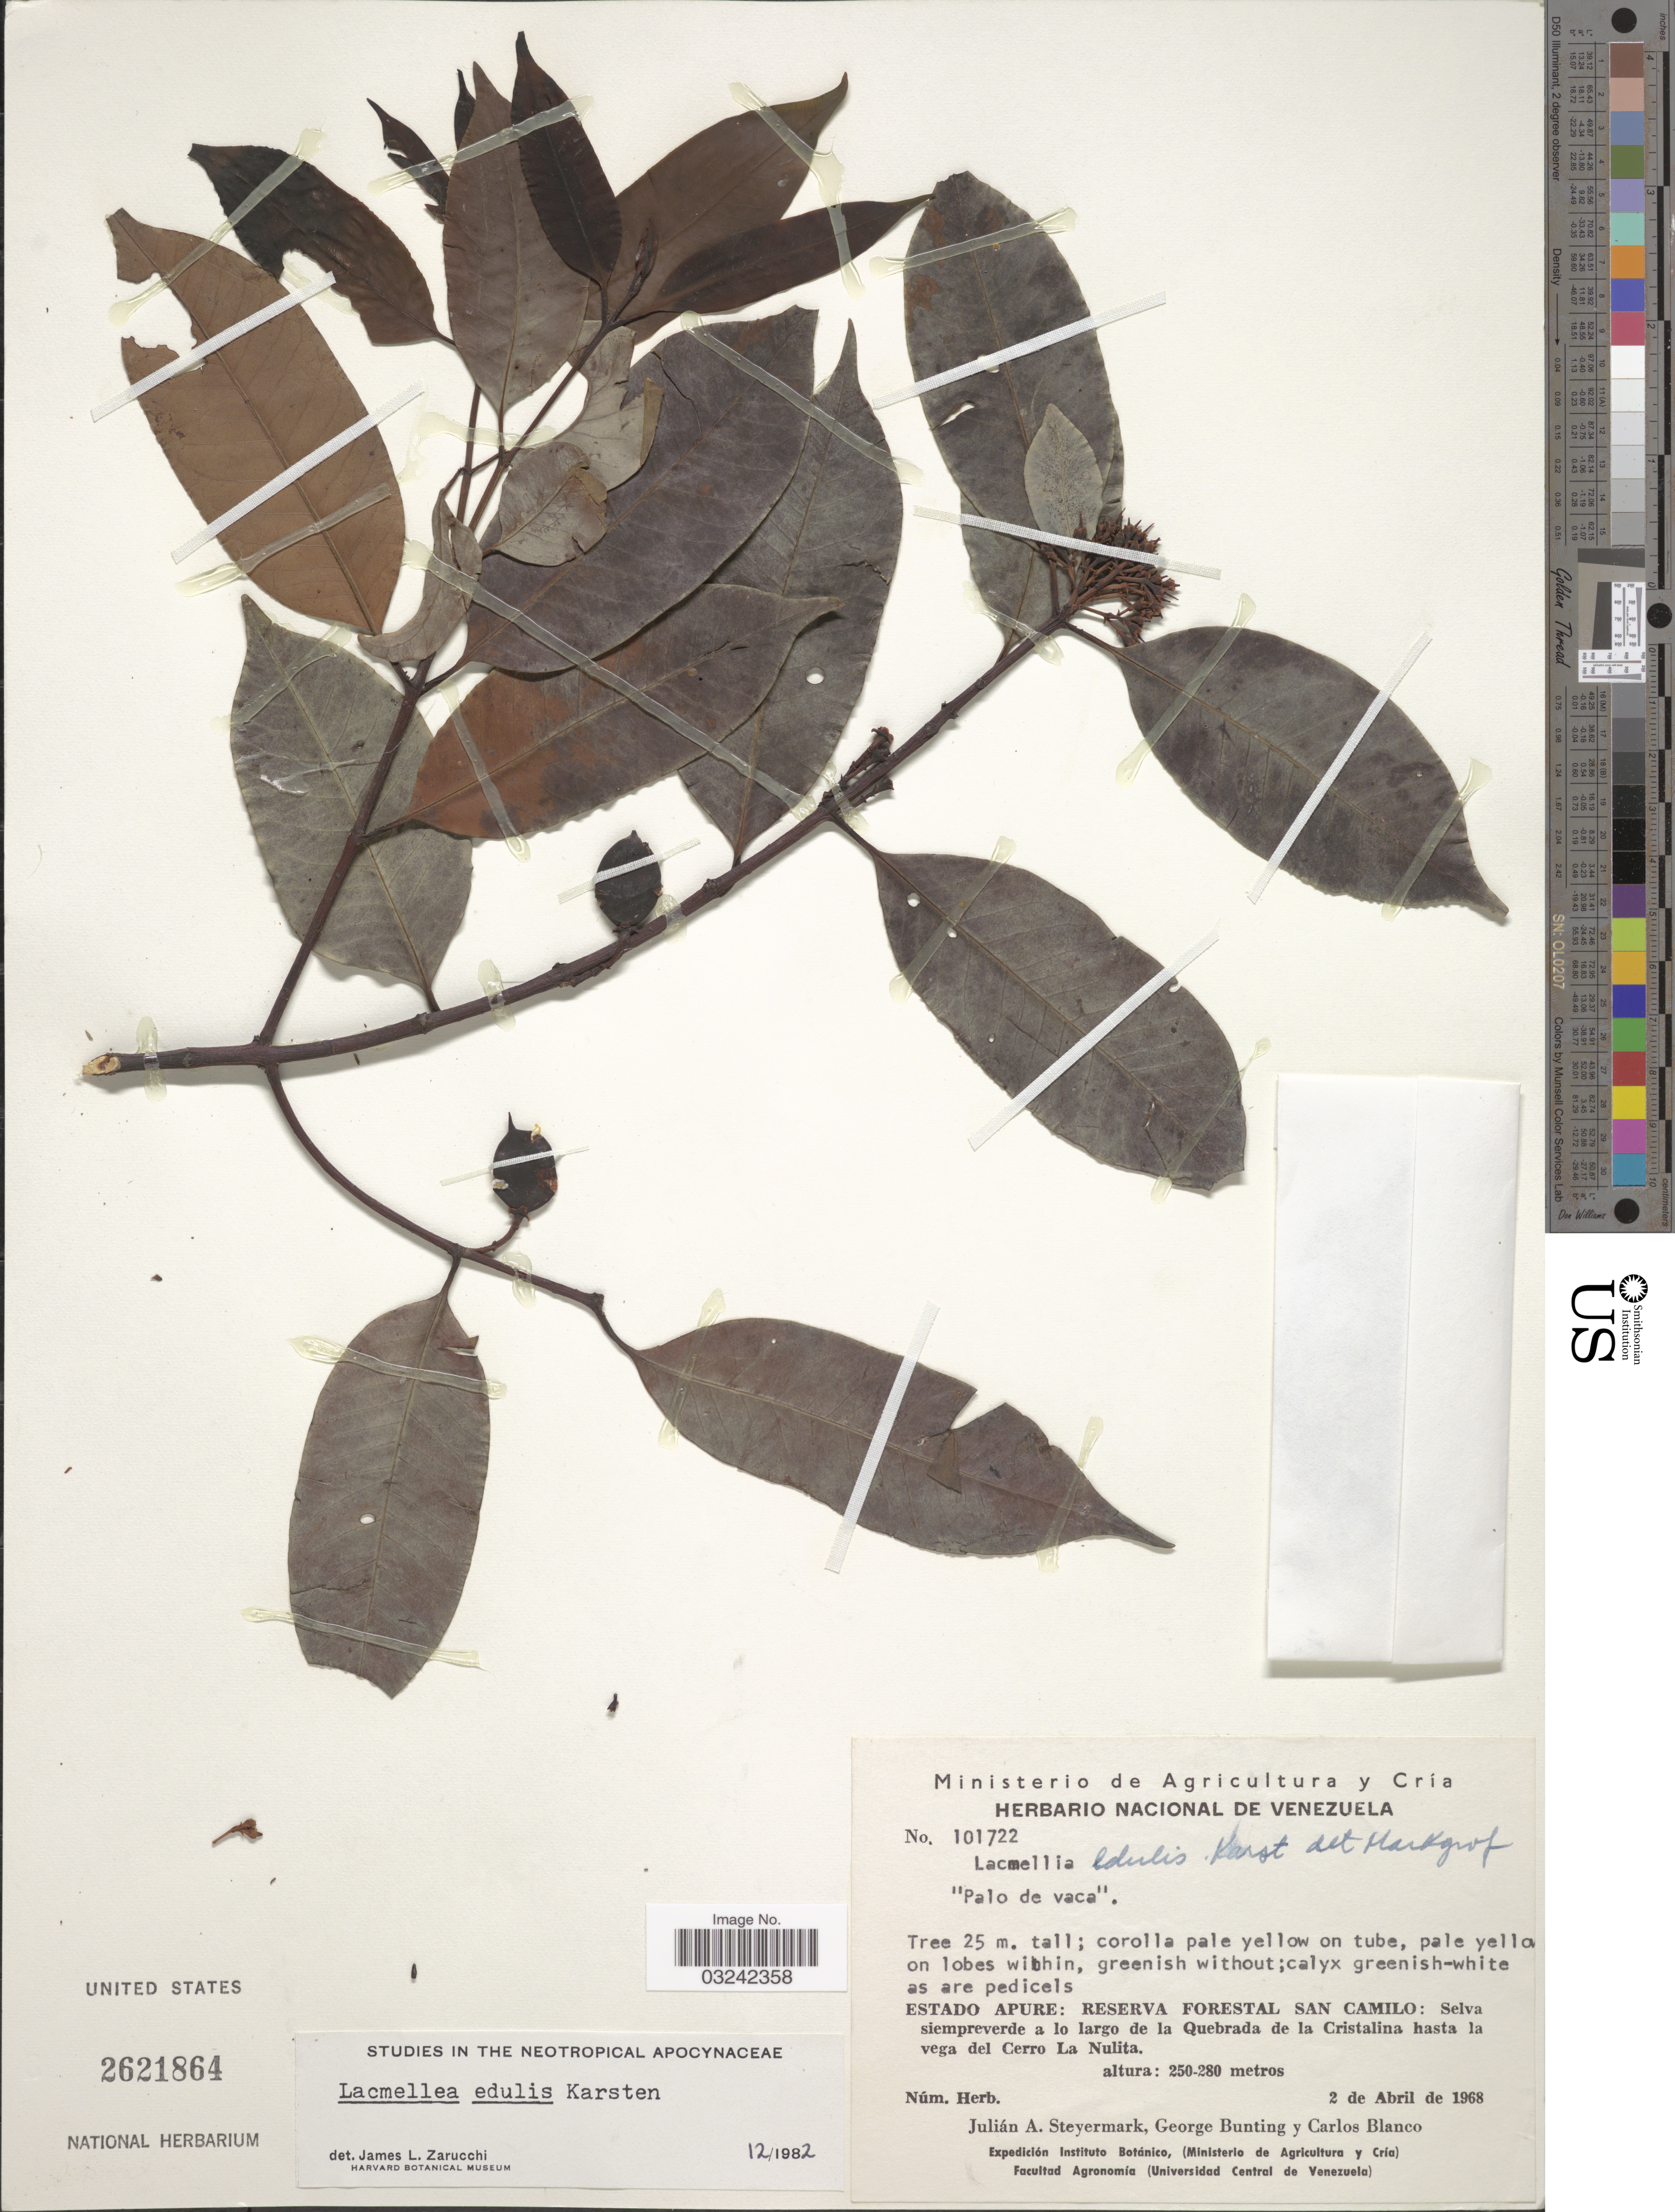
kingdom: Plantae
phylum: Tracheophyta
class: Magnoliopsida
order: Gentianales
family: Apocynaceae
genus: Lacmellea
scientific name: Lacmellea edulis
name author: H. Karst.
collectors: J. Steyermark, G. S. Bunting & C. Blanco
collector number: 101722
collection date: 1968-04-02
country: Venezuela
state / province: Apure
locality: Reserva Forestal San Camilo: Selva siempreverde a lo largo de la Quebrada de la Cristalina hasta la vega del Cerro La Nulita.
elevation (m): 250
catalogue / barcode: US 2621864